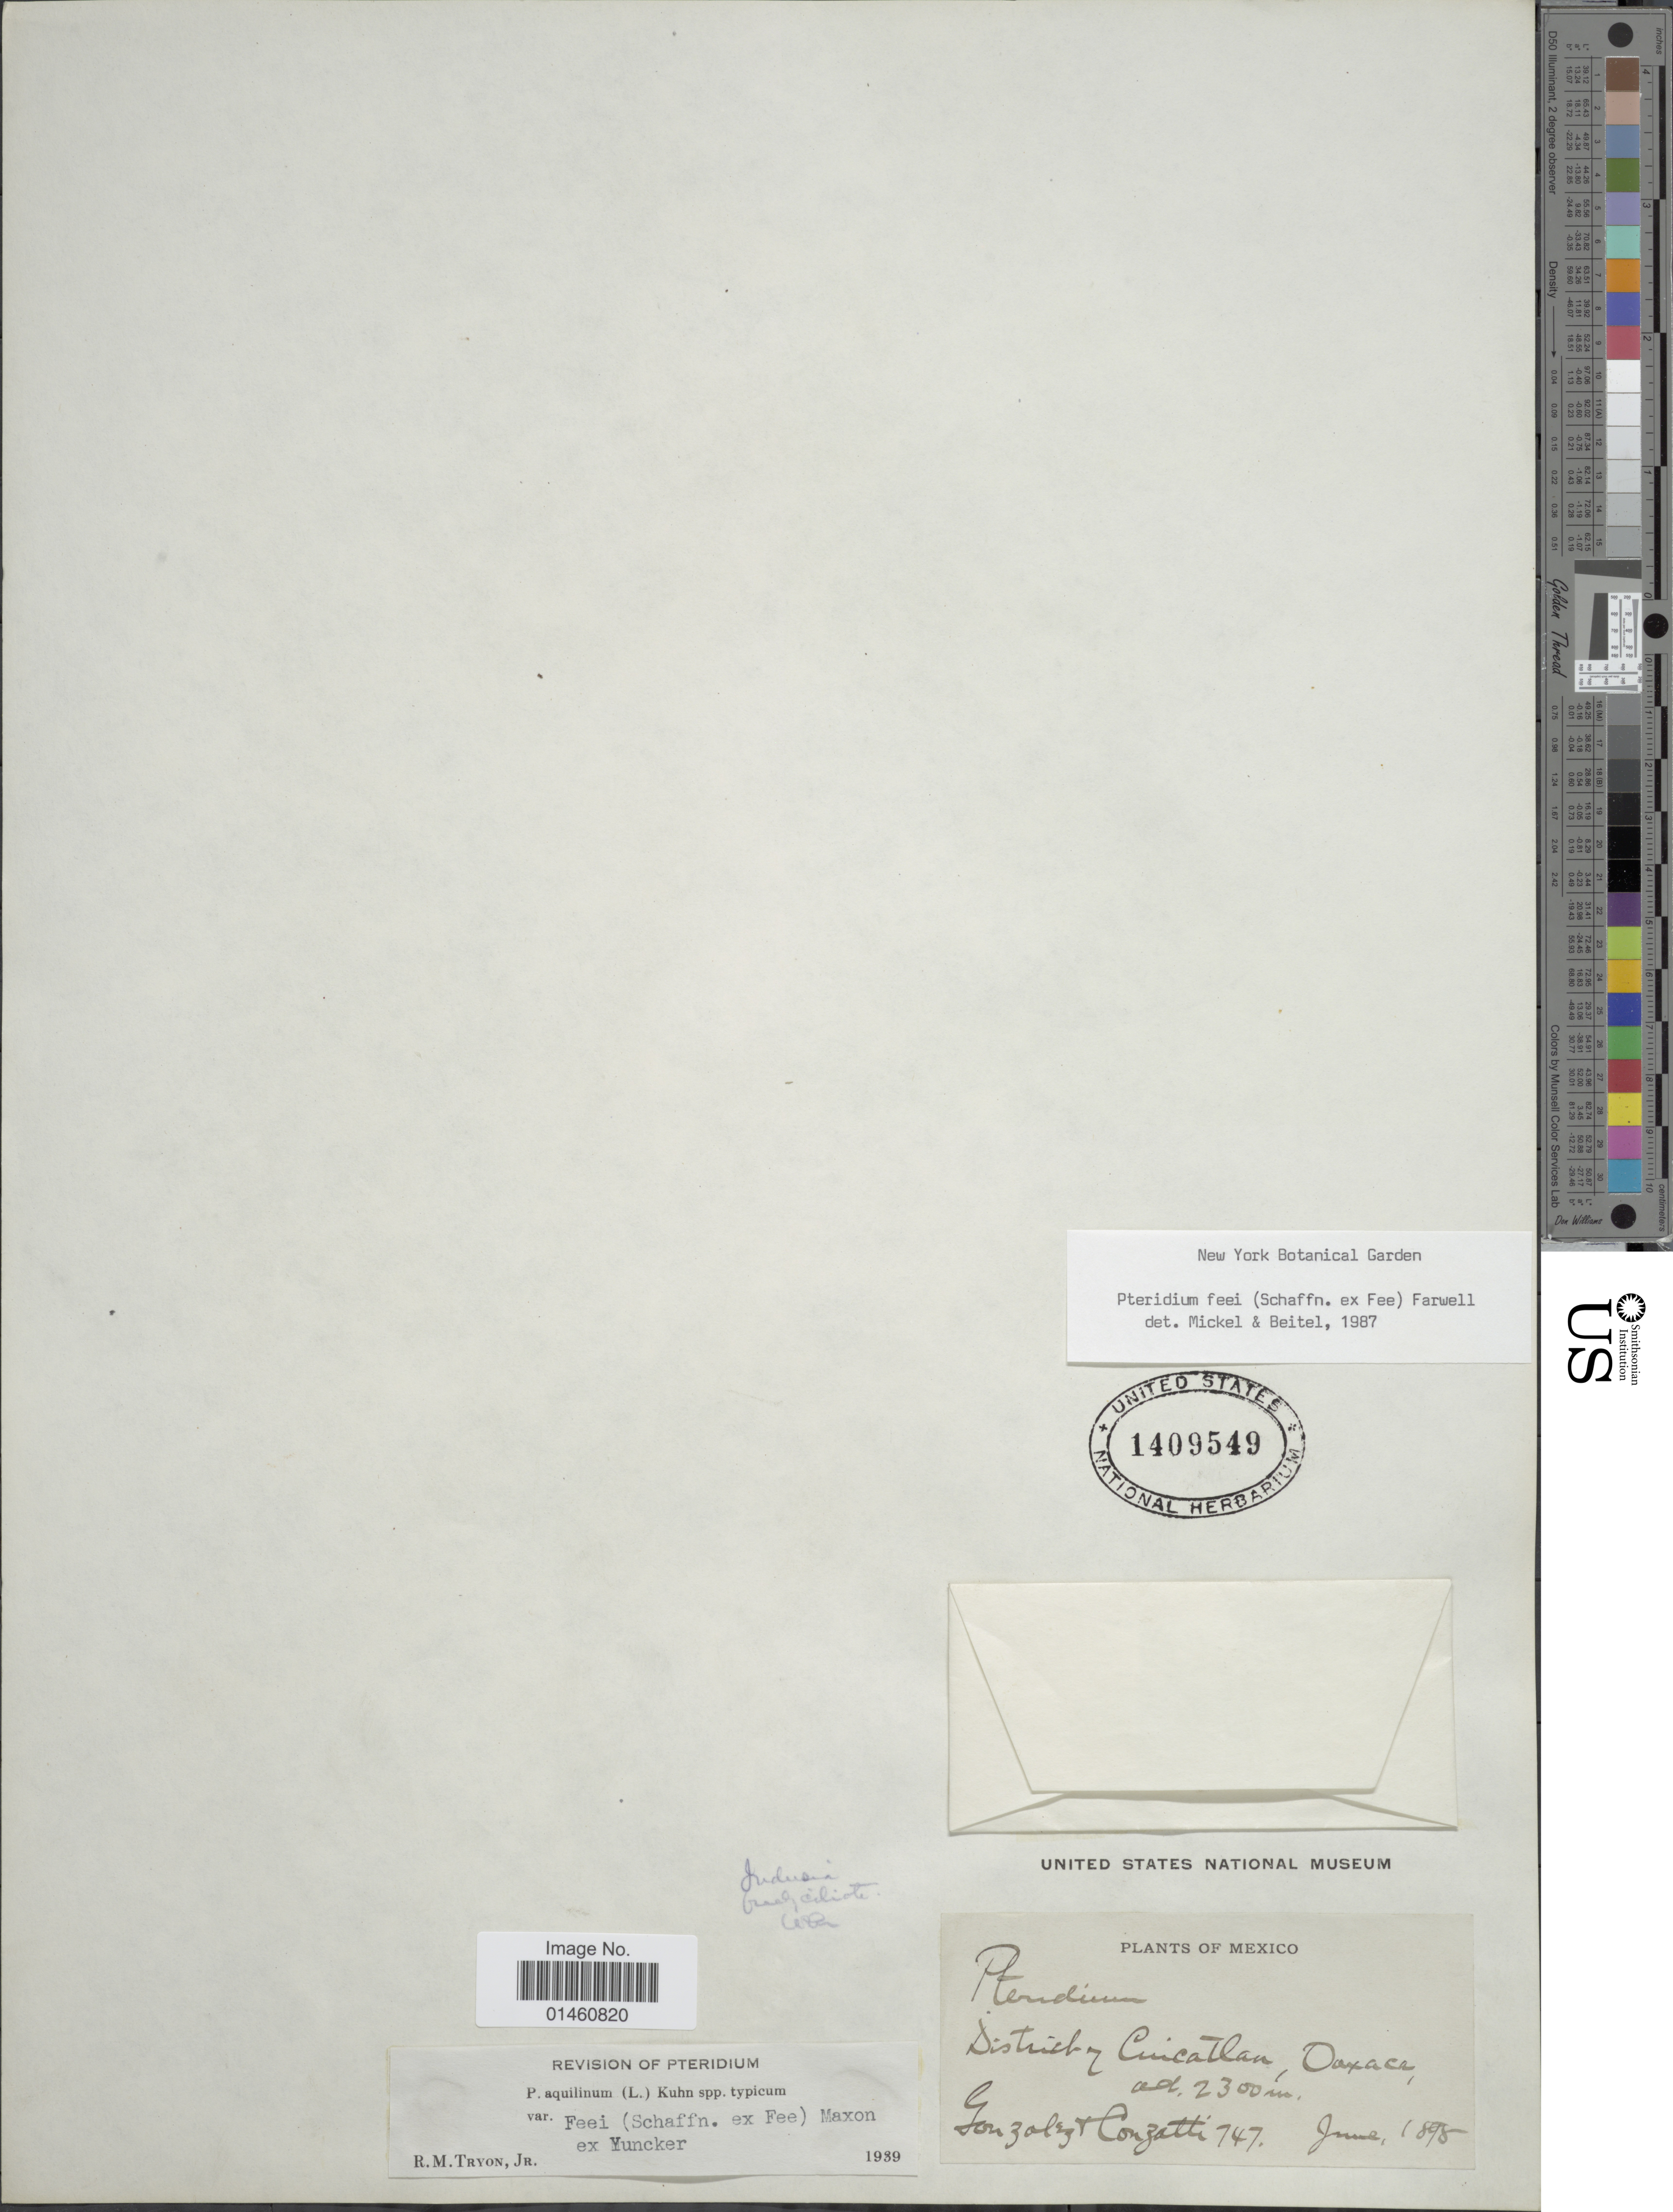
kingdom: Plantae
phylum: Tracheophyta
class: Polypodiopsida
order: Polypodiales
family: Dennstaedtiaceae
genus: Pteridium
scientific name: Pteridium aquilinum var. feei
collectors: -. Gonzalez & Conzatti, --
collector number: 747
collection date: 1898-06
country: Mexico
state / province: Oaxaca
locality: District Cuicatlan.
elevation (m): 2300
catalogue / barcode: US 1409549